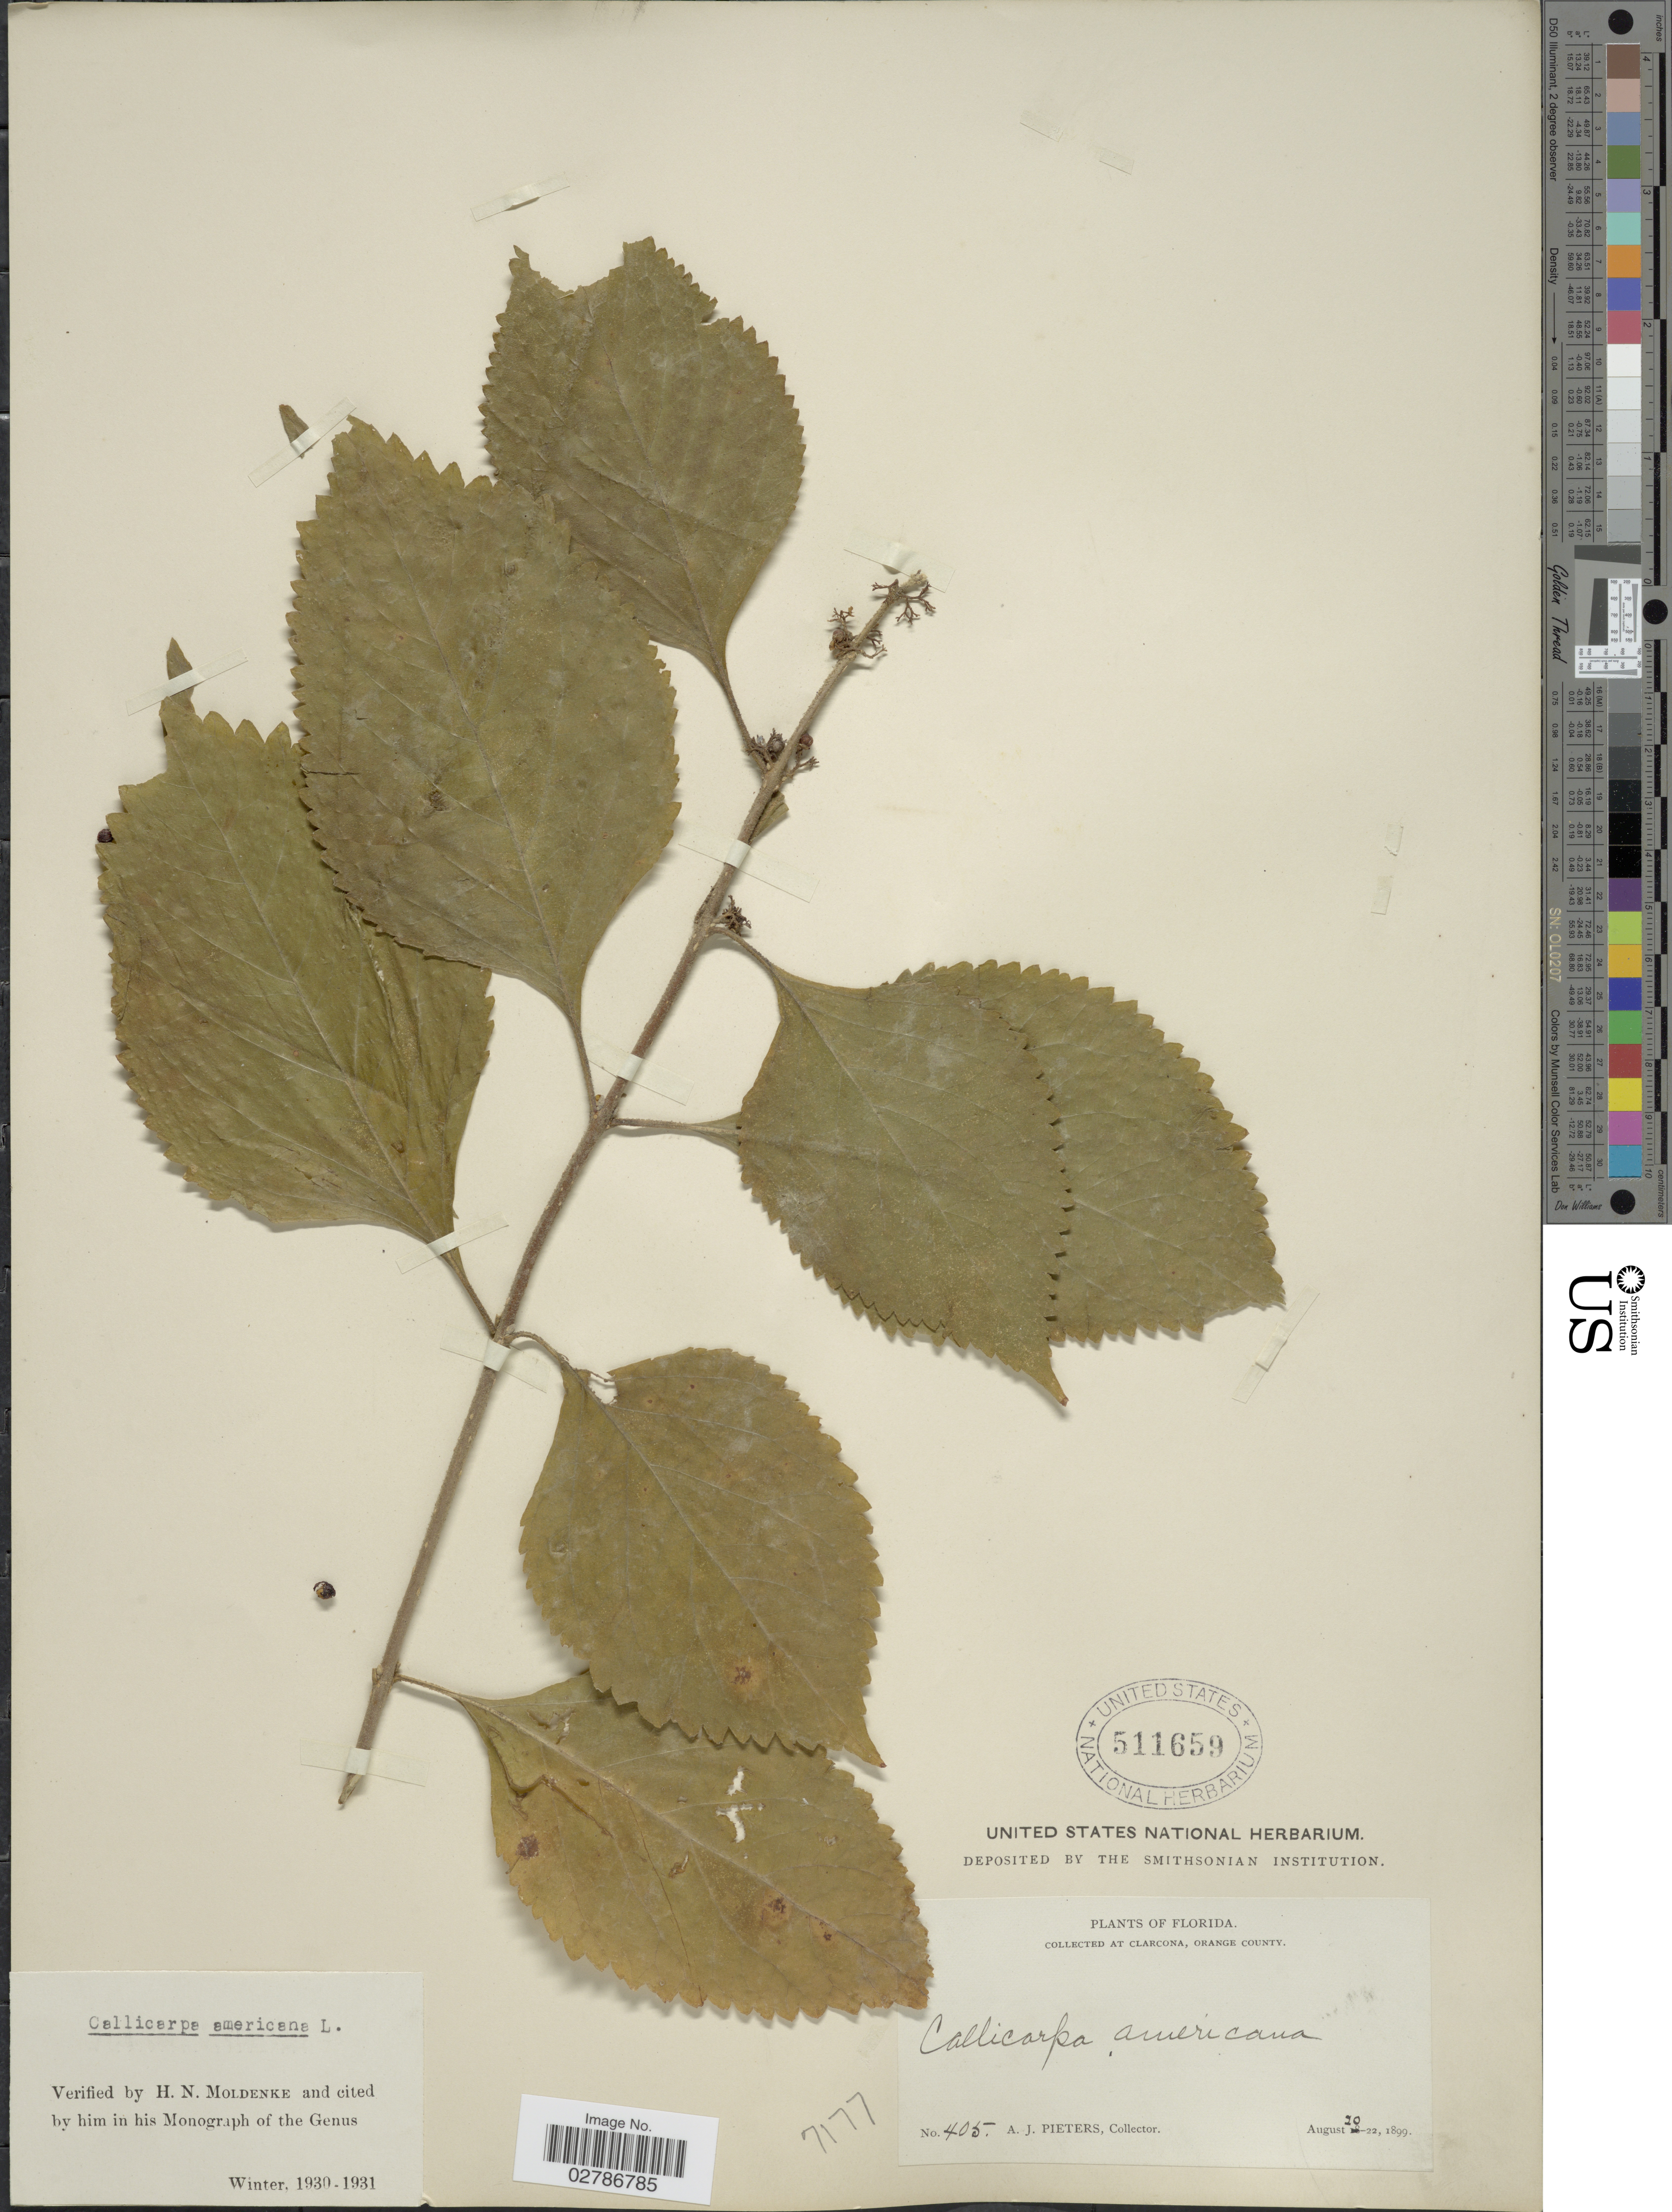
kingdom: Plantae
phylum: Tracheophyta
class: Magnoliopsida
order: Lamiales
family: Lamiaceae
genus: Callicarpa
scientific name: Callicarpa americana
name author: L.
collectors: A. Pieters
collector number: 405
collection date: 1899-08-20/1899-08-22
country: United States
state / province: Florida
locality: Clarcona, Orange County.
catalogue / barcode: US 511659